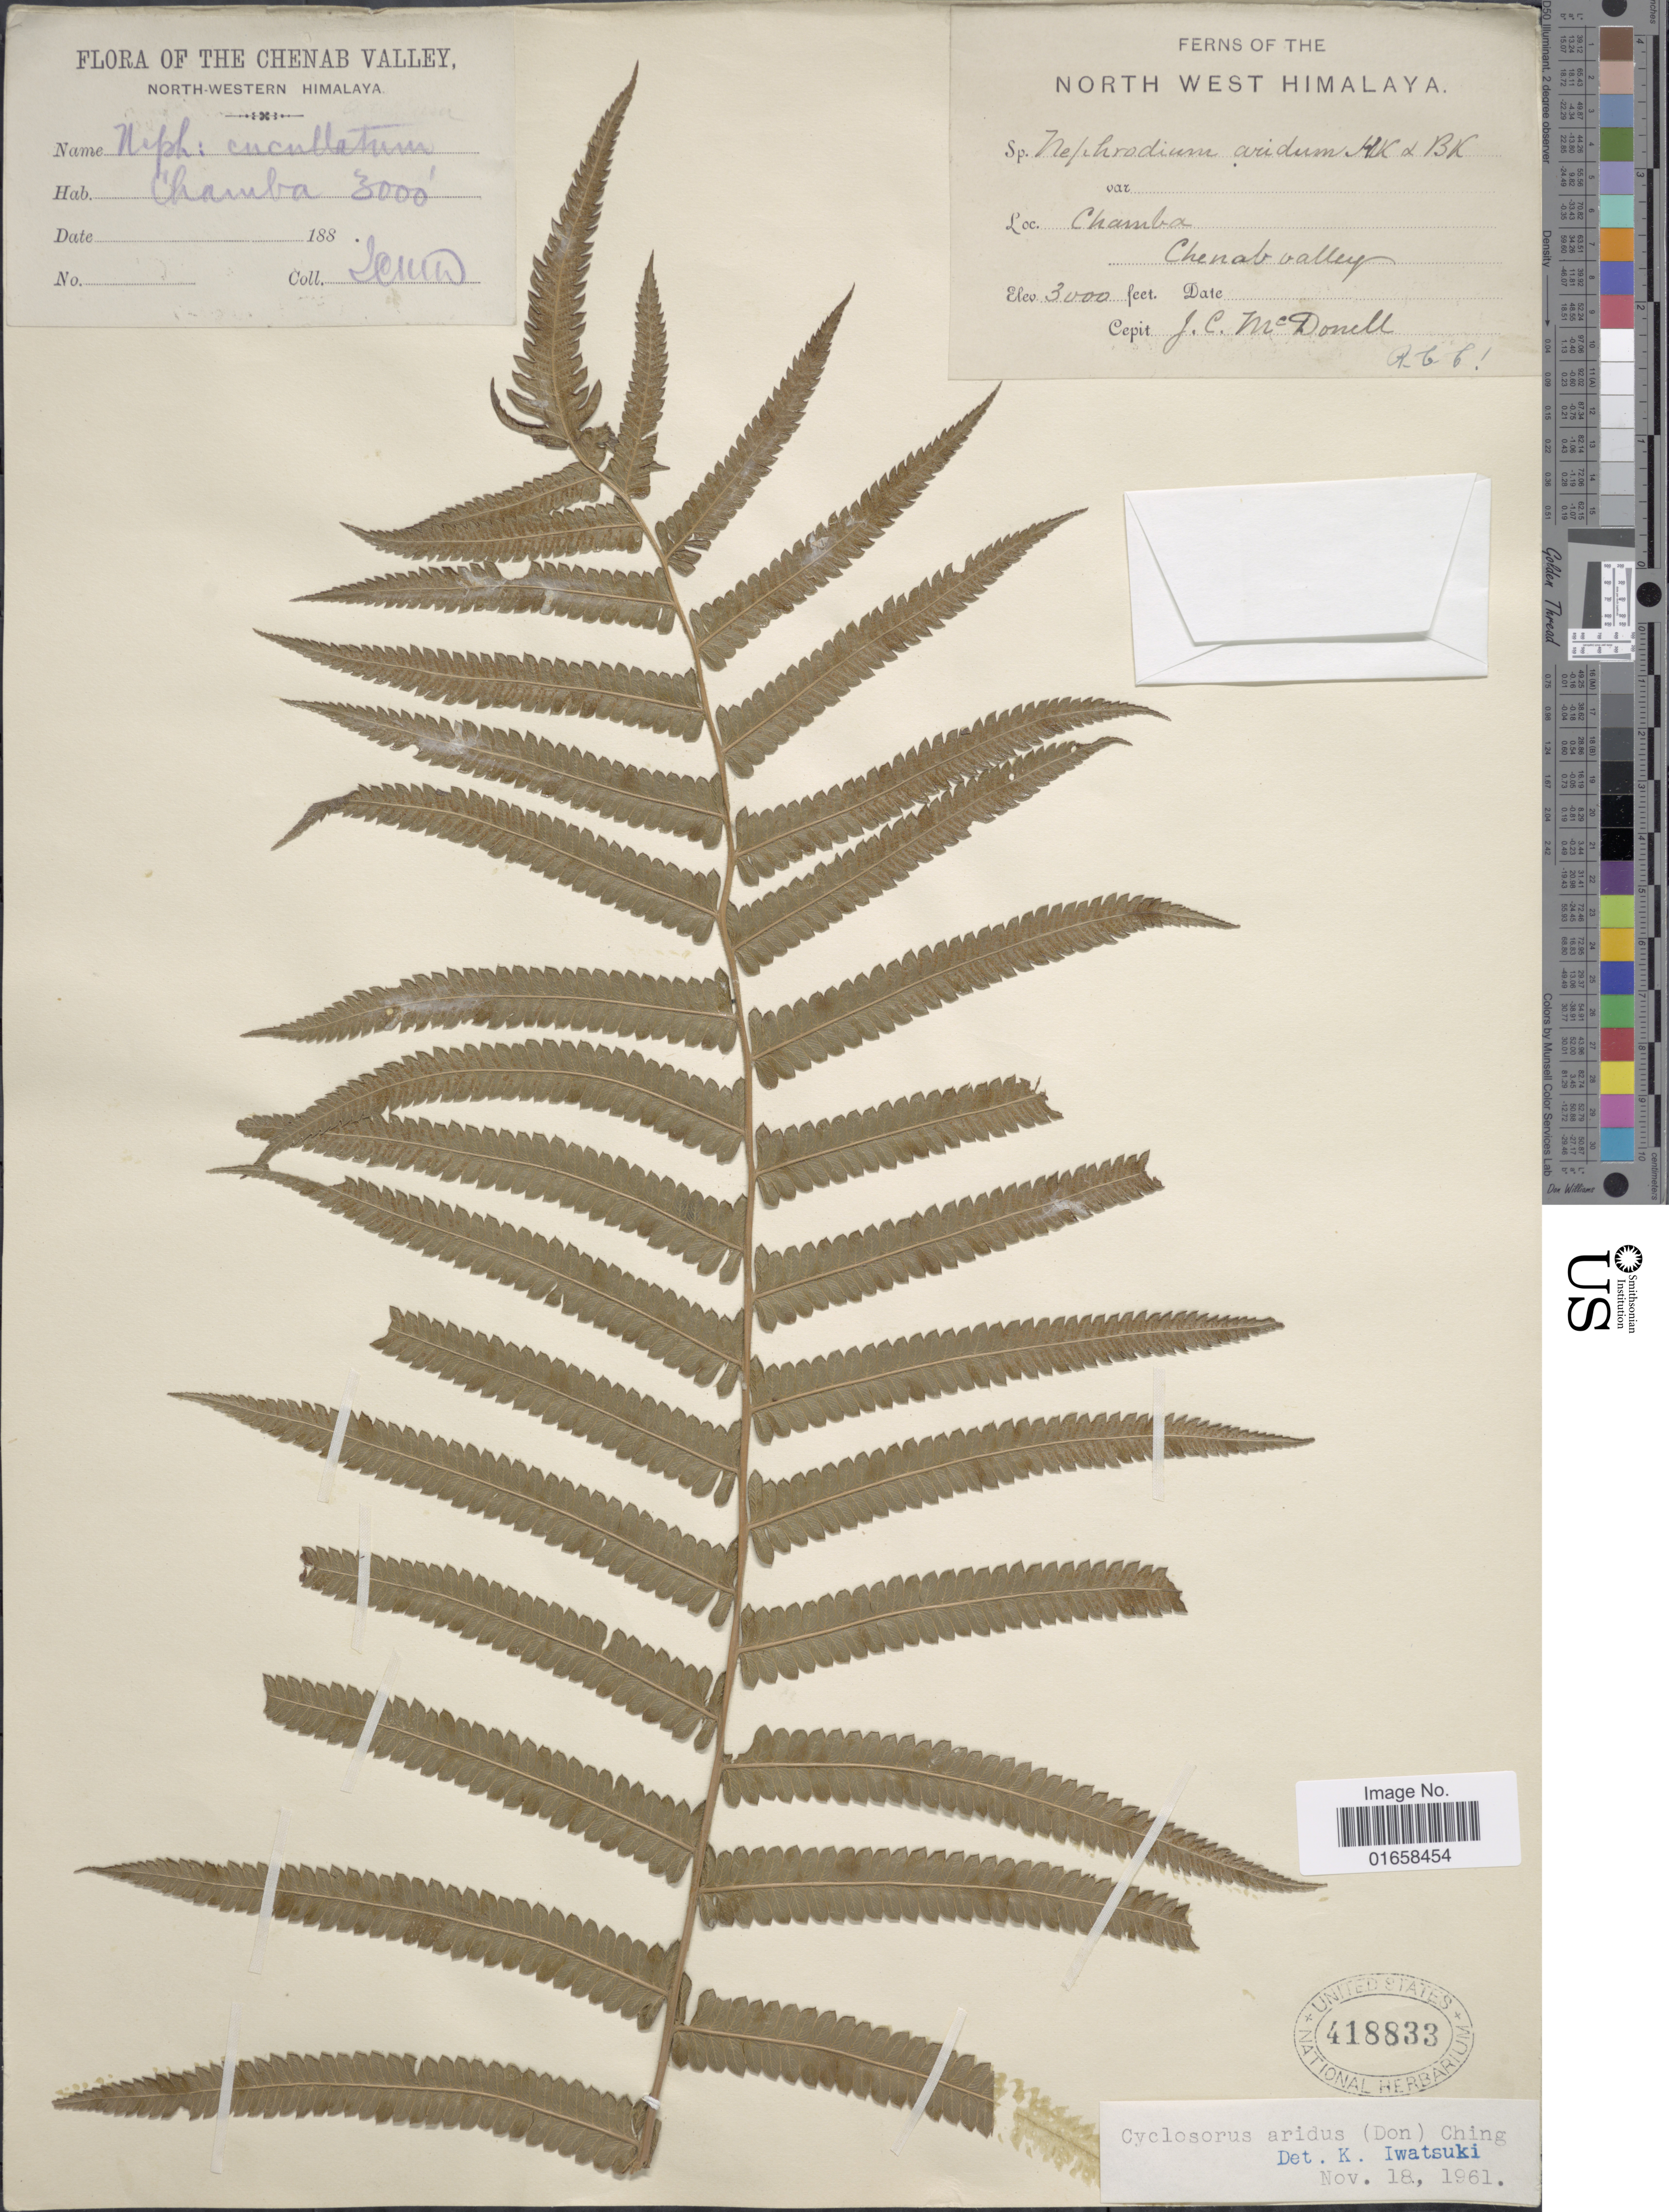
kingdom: Plantae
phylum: Tracheophyta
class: Polypodiopsida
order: Polypodiales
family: Thelypteridaceae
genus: Christella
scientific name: Christella arida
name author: (D. Don) Holttum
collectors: J. McDonell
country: India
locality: North West Himalaya. Chamba, Chenab valley.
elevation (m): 914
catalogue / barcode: US 418833